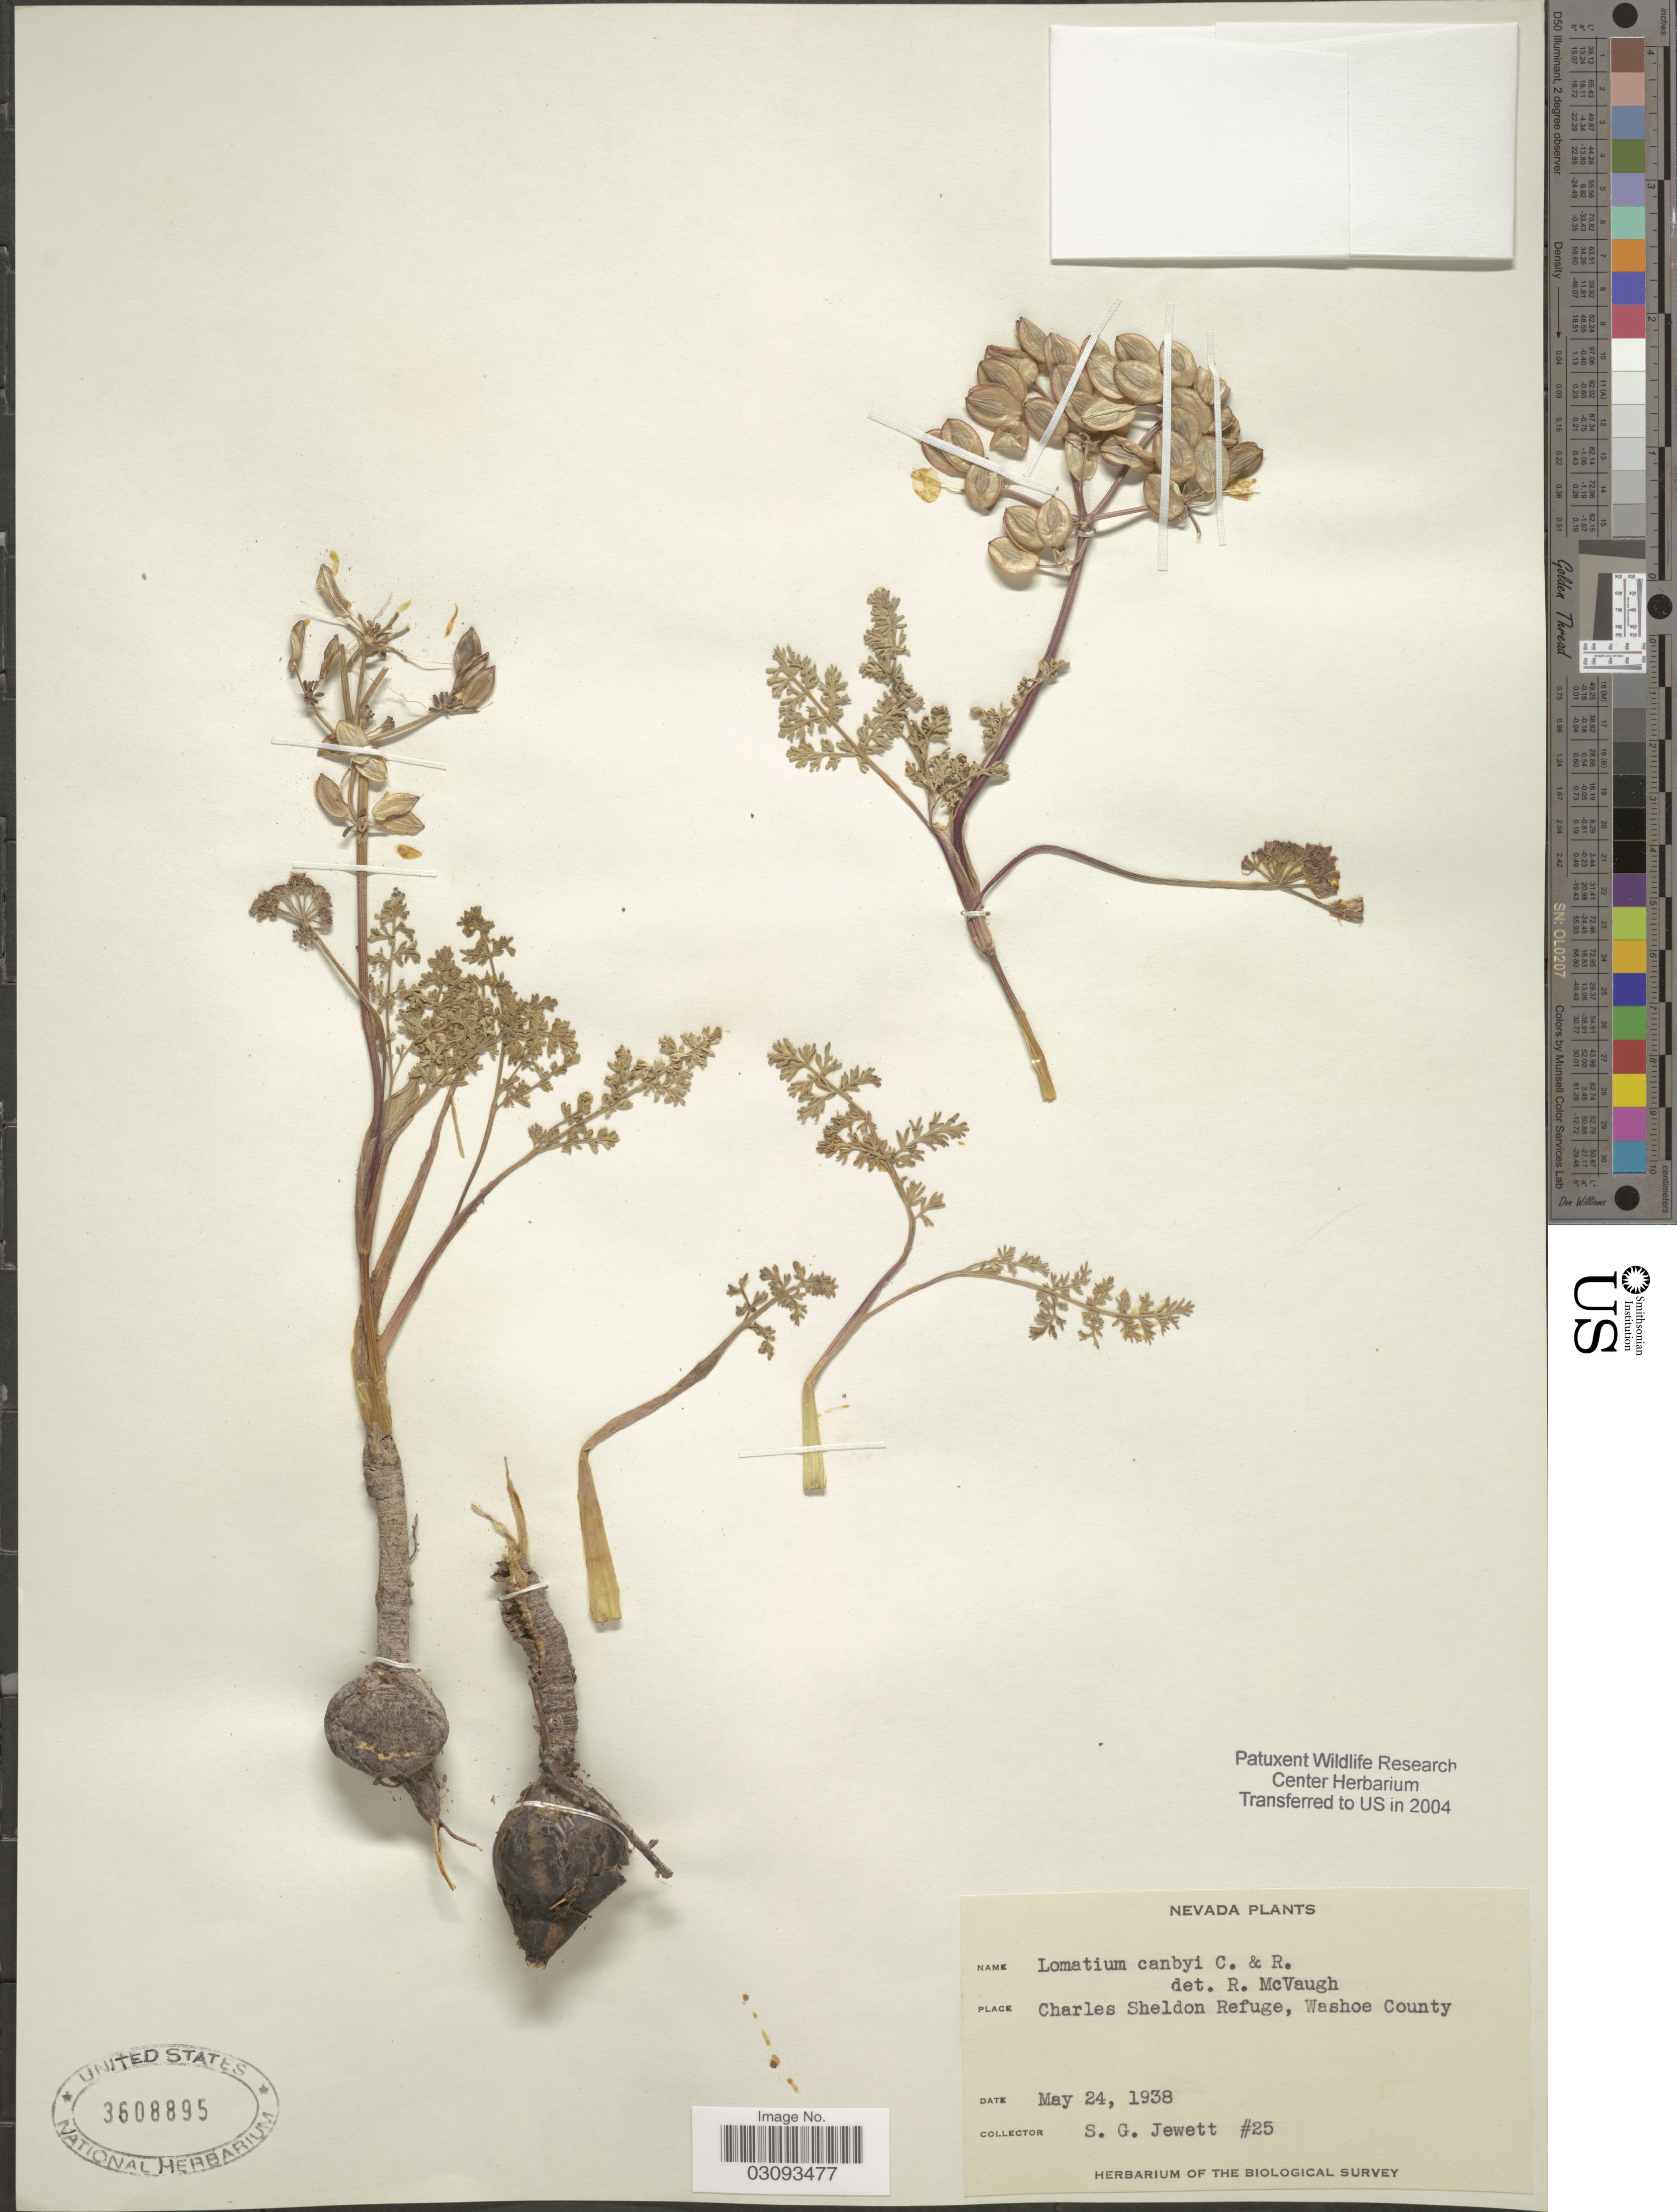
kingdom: Plantae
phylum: Tracheophyta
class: Magnoliopsida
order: Apiales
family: Apiaceae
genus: Lomatium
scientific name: Lomatium canbyi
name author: (J.M. Coult. & Rose) J.M. Coult. & Rose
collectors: S. Jewett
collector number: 25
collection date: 1938-05-24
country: United States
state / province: Nevada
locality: Charles Sheldon Refuge, Washoe County.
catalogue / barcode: US 3608895